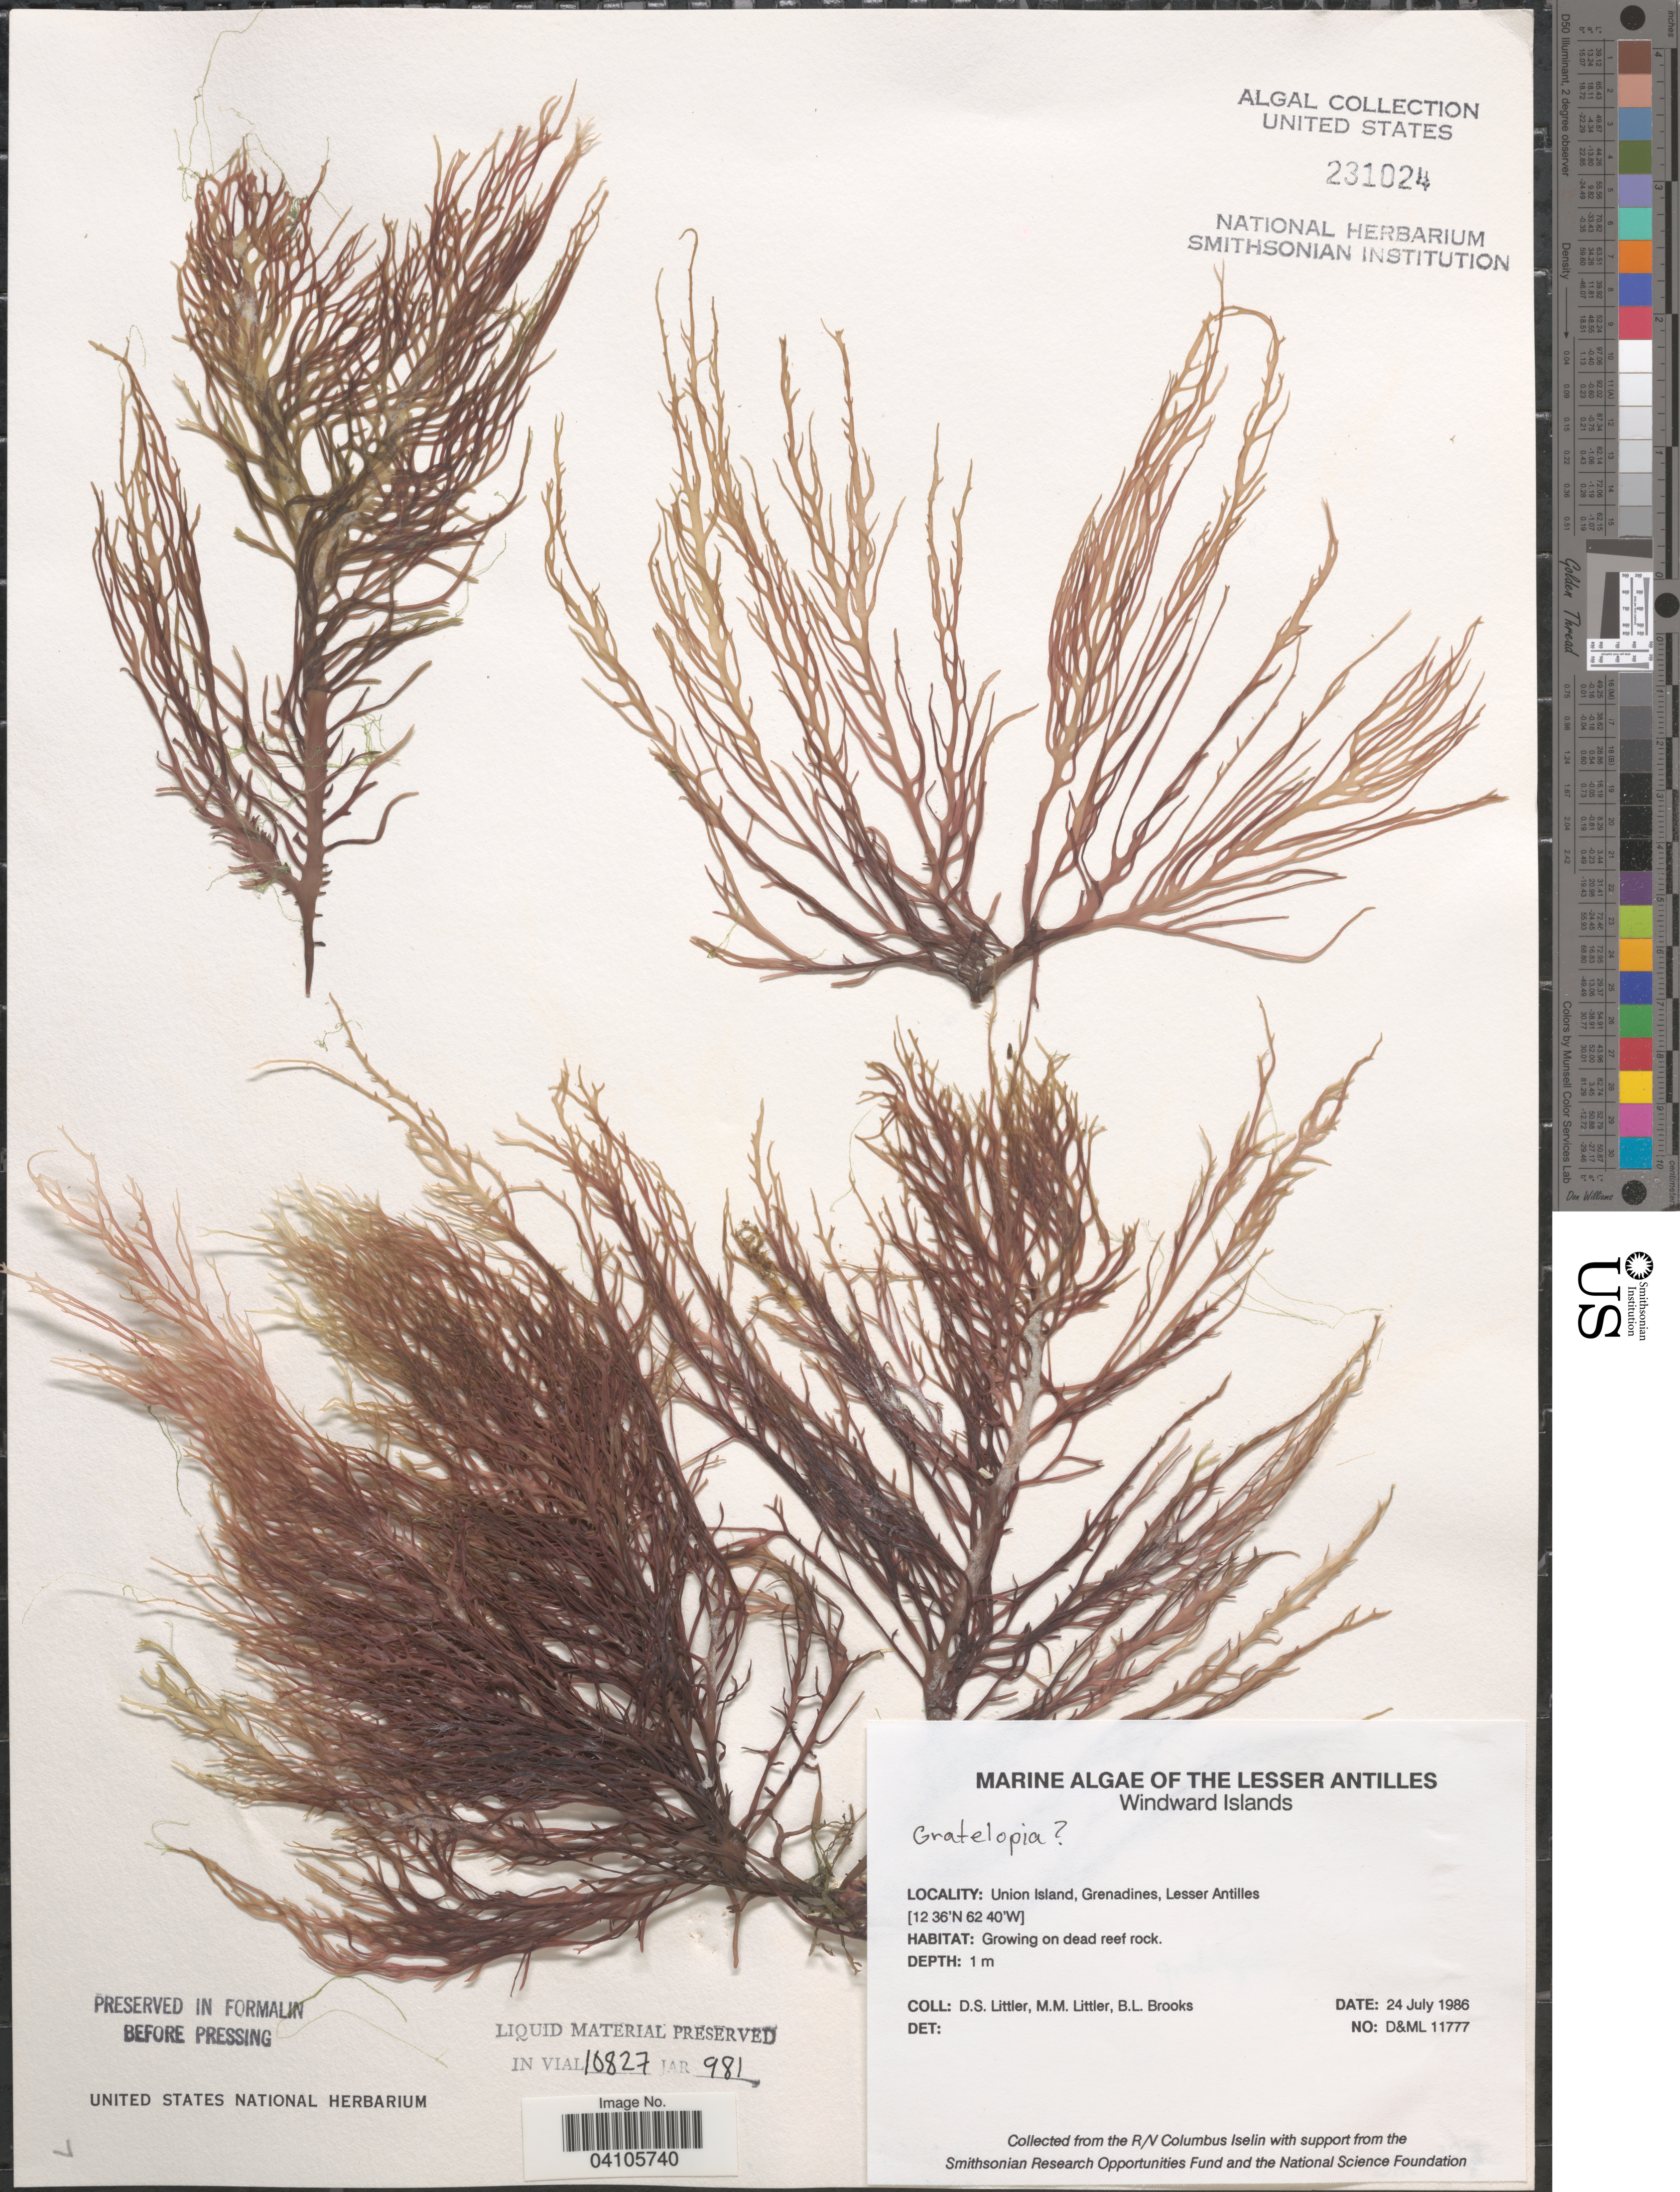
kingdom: Plantae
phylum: Rhodophyta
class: Florideophyceae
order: Halymeniales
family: Halymeniaceae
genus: Grateloupia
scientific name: Grateloupia sp.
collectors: D. S. Littler & B. Brooks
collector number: D&ML11777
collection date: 1986-07-24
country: St. Vincent - Grenadines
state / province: Grenadines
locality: The Lesser Antilles. Windward Islands. Union Island, Lesser Antilles.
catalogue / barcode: US 231024